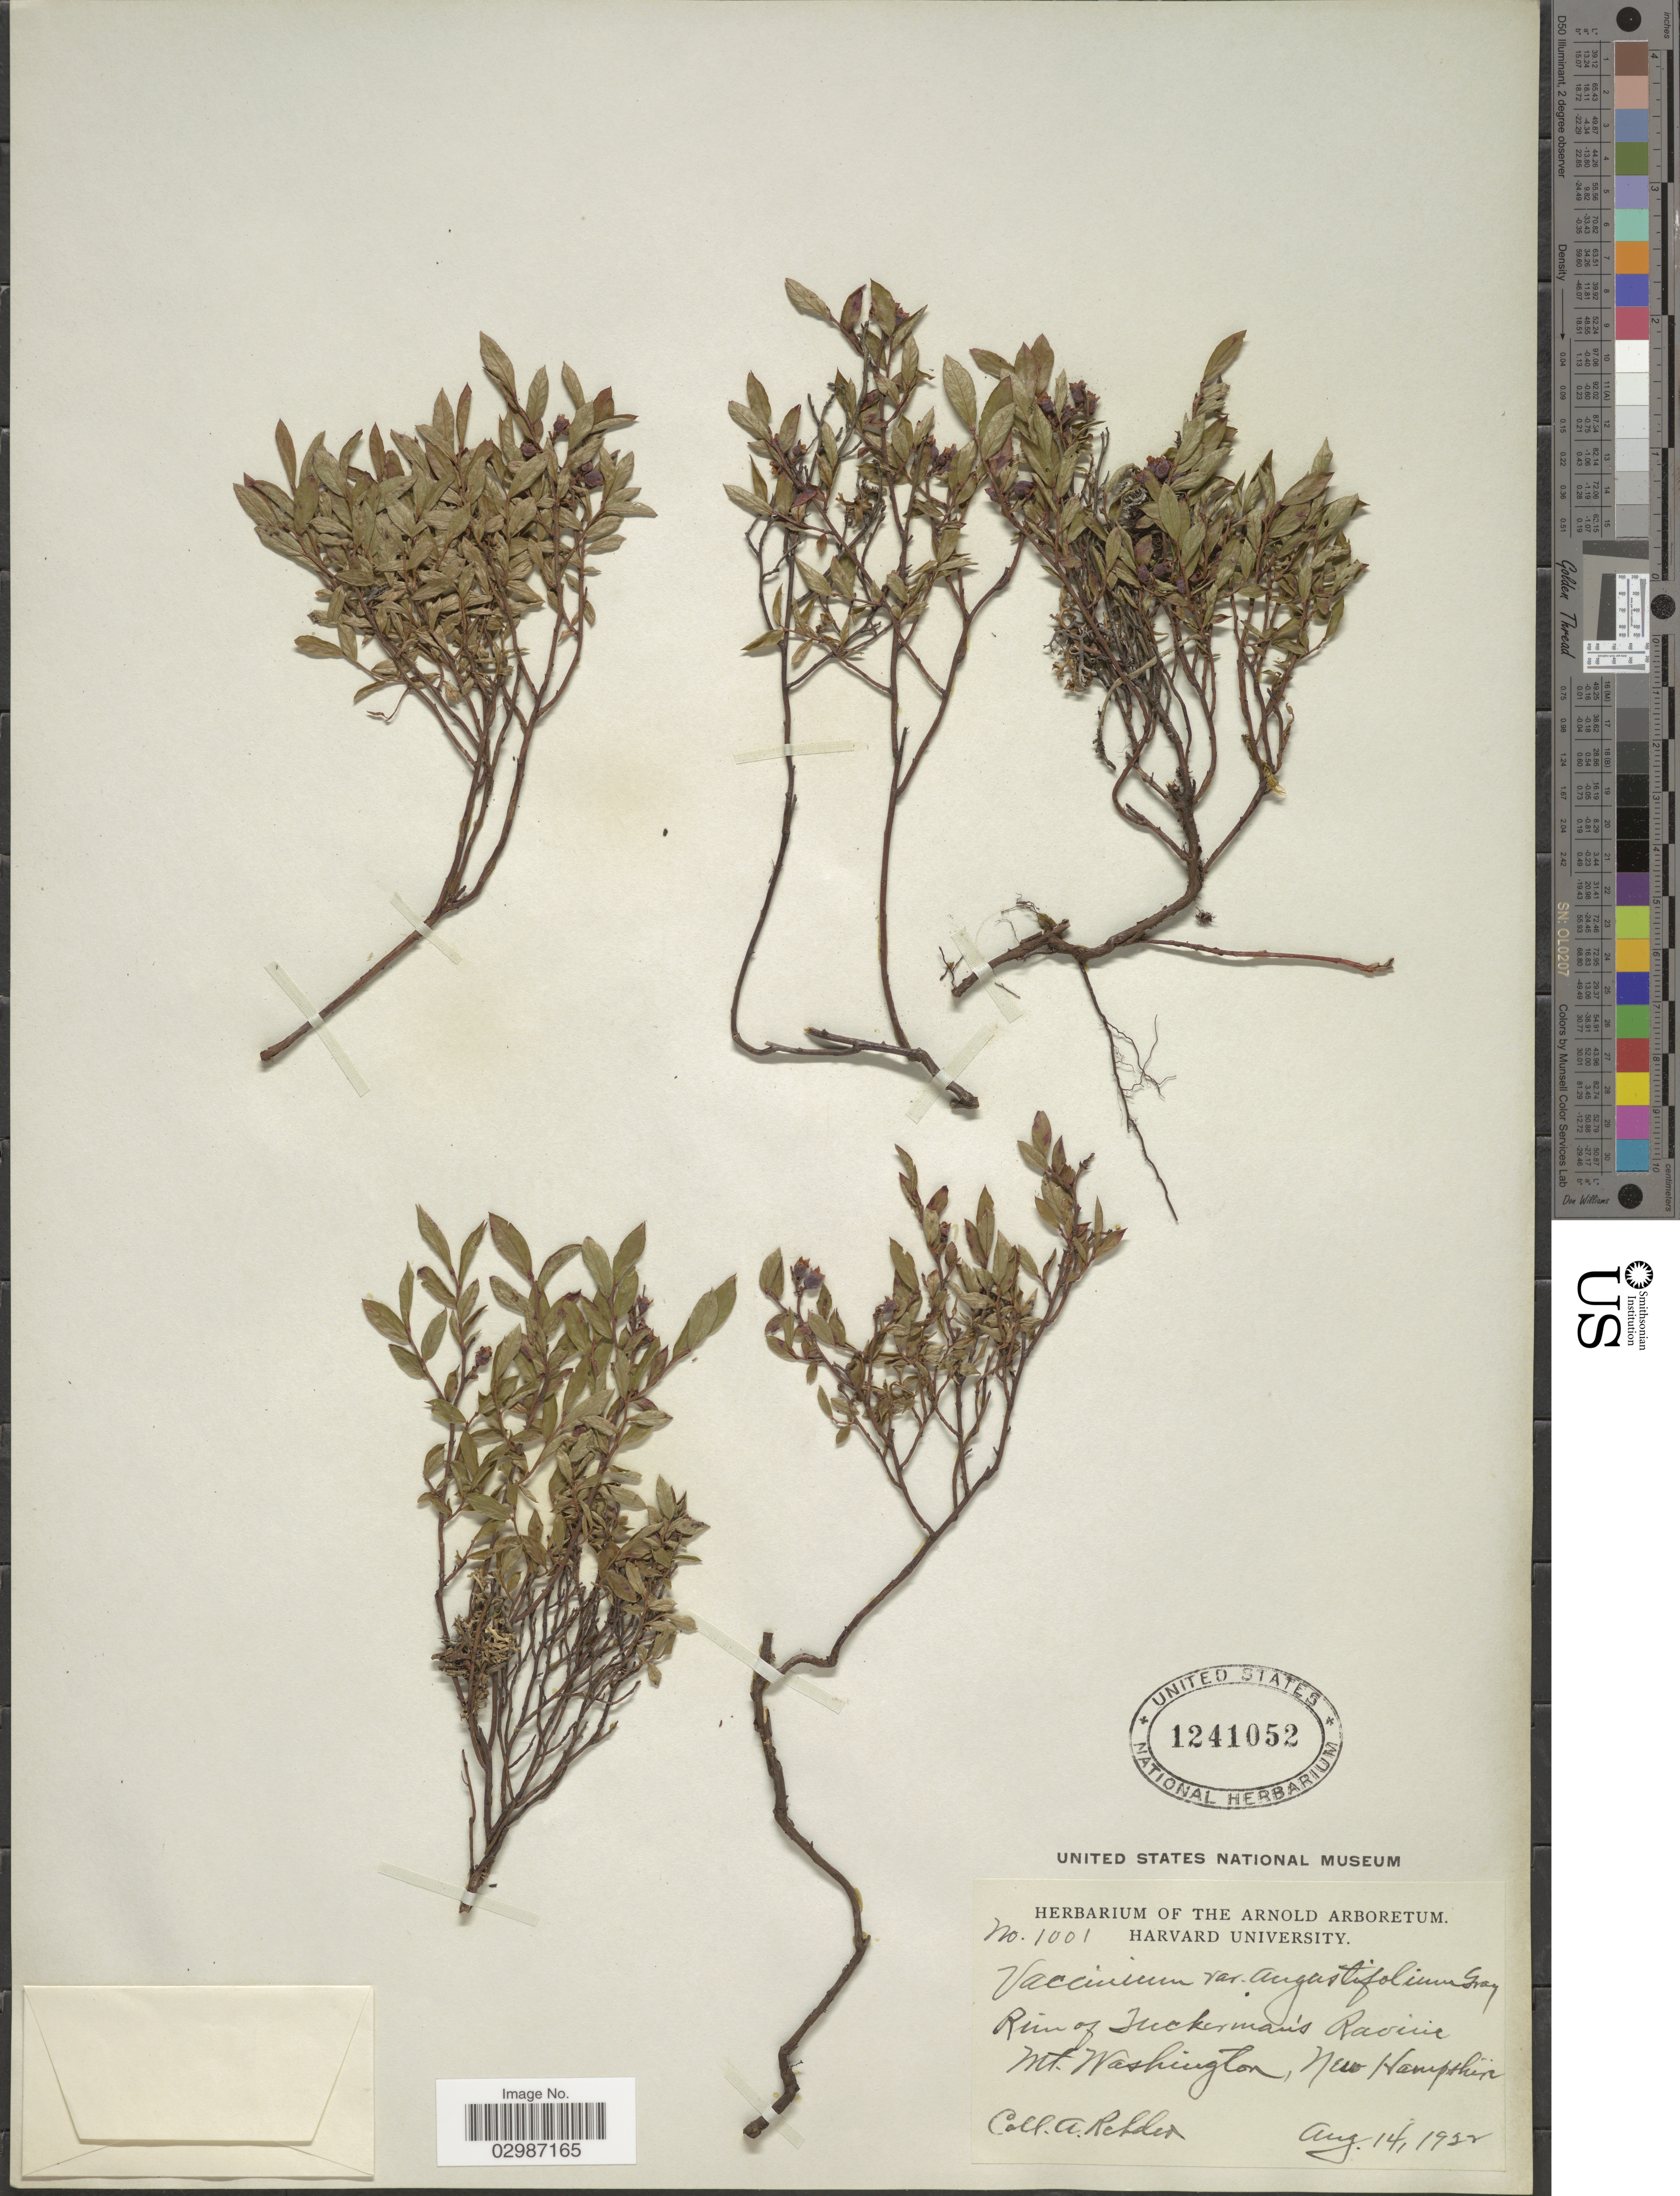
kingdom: Plantae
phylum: Tracheophyta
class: Magnoliopsida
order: Ericales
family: Ericaceae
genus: Vaccinium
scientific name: Vaccinium angustifolium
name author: Aiton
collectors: A. Rehder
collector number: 1001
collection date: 1922-08-14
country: United States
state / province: New Hampshire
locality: Rim of Tuckerman's Ravine. Mt. Washington.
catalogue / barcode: US 1241052